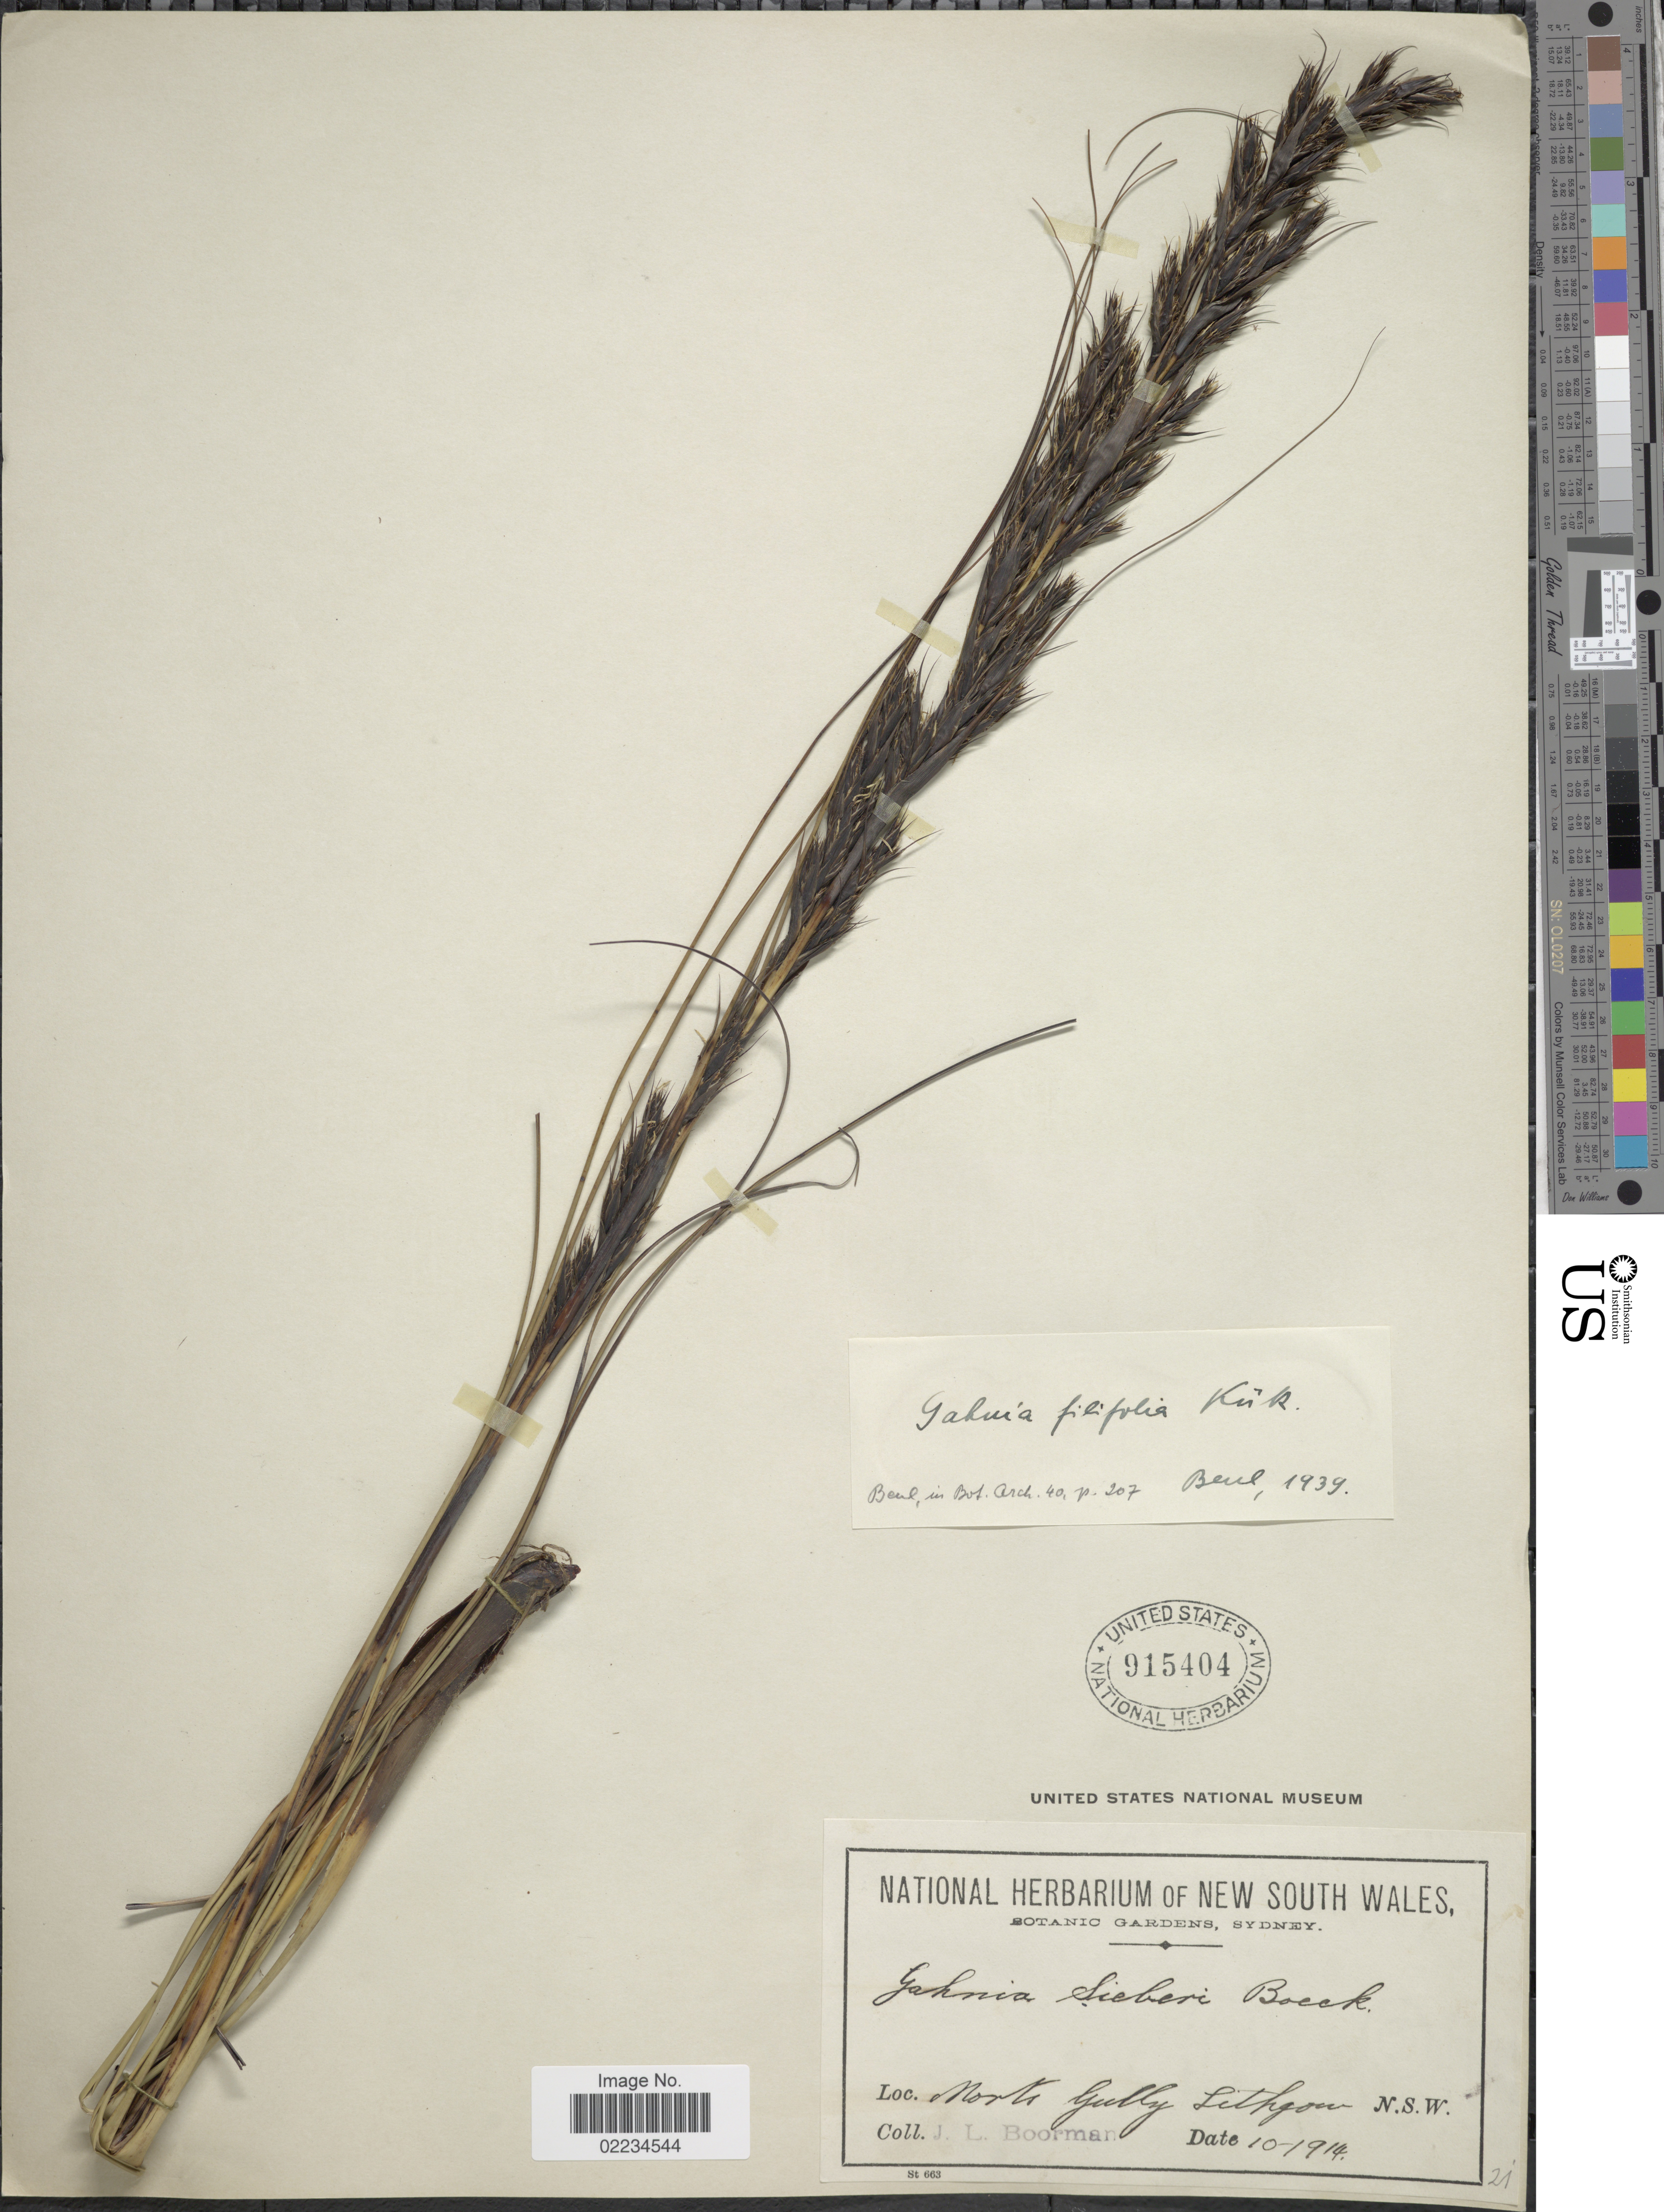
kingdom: Plantae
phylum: Tracheophyta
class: Liliopsida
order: Poales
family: Cyperaceae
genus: Gahnia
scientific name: Gahnia filifolia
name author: (C. Presl) Kük. ex Benl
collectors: J. Boorman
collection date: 1914-10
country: Australia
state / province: New South Wales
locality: North Gully Lithgow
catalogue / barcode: US 915404